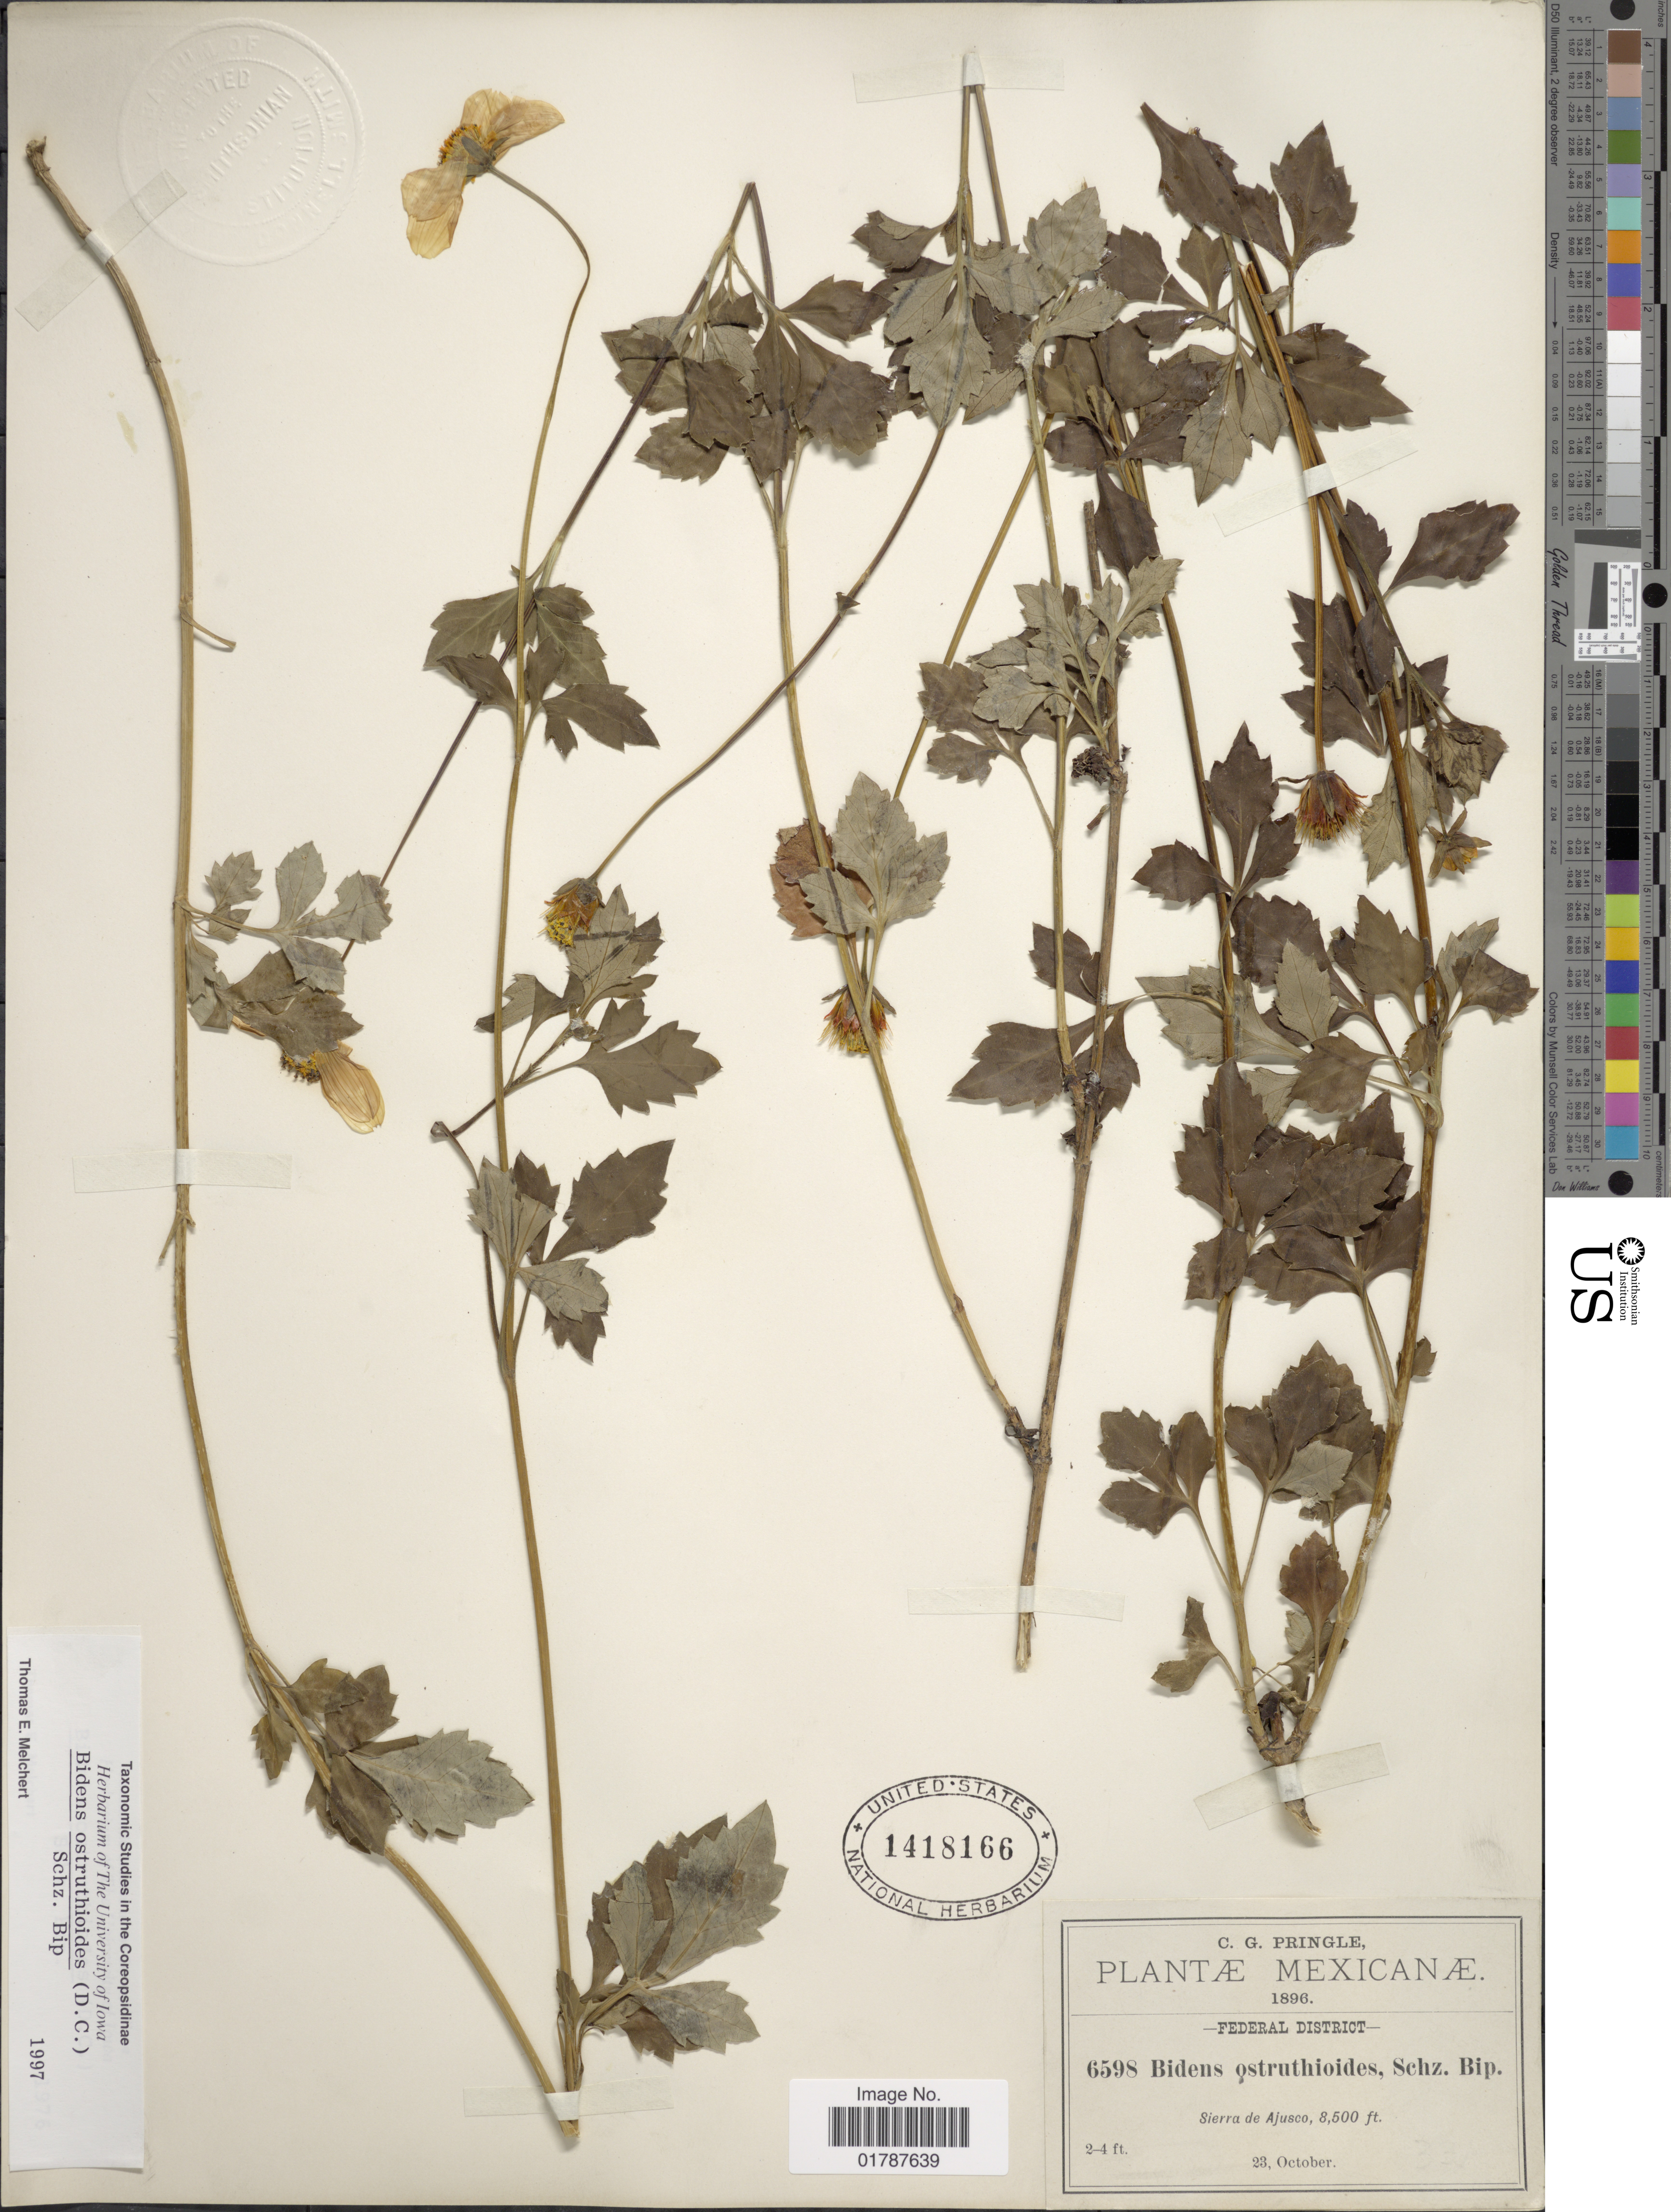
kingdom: Plantae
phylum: Tracheophyta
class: Magnoliopsida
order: Asterales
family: Asteraceae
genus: Bidens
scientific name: Bidens ostruthioides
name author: (DC.) Sch. Bip.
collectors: C. G. Pringle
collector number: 6598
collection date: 1896-10-23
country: Mexico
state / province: Distrito Federal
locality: Federal District, Sierra de Ajusco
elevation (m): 2591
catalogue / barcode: US 1418166